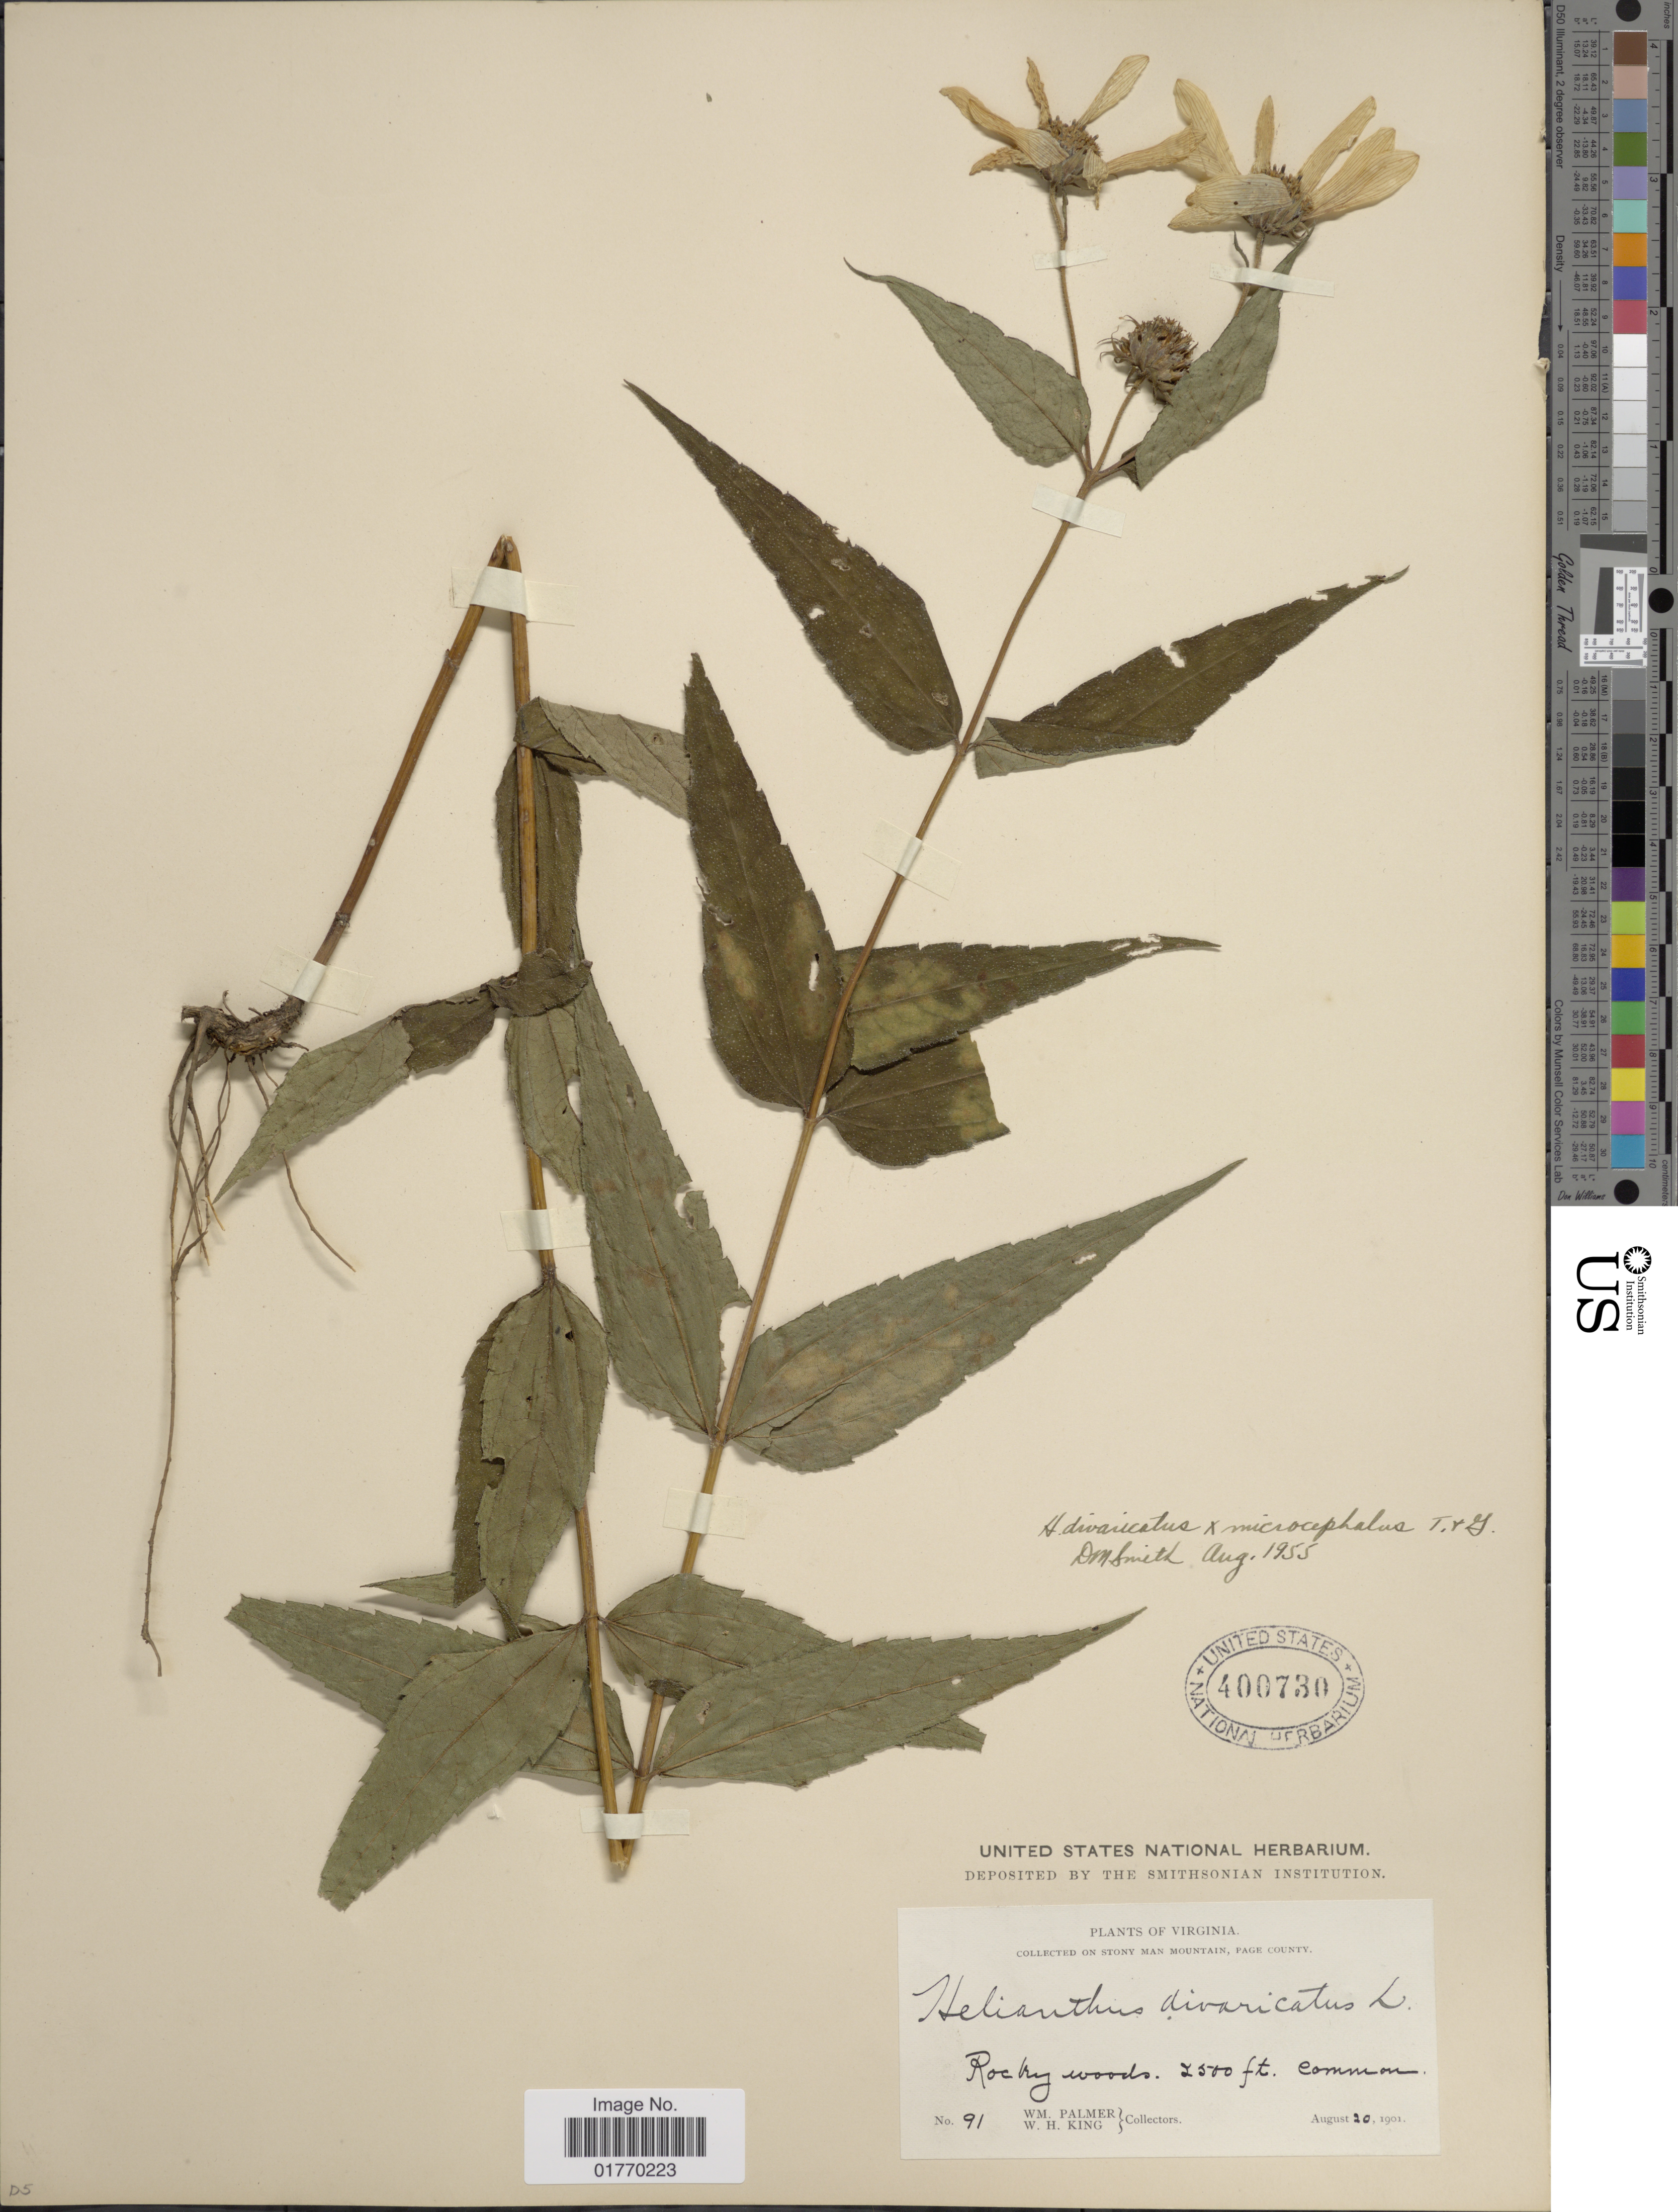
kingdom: Plantae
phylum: Tracheophyta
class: Magnoliopsida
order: Asterales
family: Asteraceae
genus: Helianthus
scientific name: Helianthus divaricatus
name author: L.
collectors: W. Palmer & W. H. King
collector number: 91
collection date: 1901-08-20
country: United States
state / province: Virginia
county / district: Page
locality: On Stony Man Mountain,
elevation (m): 762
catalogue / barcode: US 400730